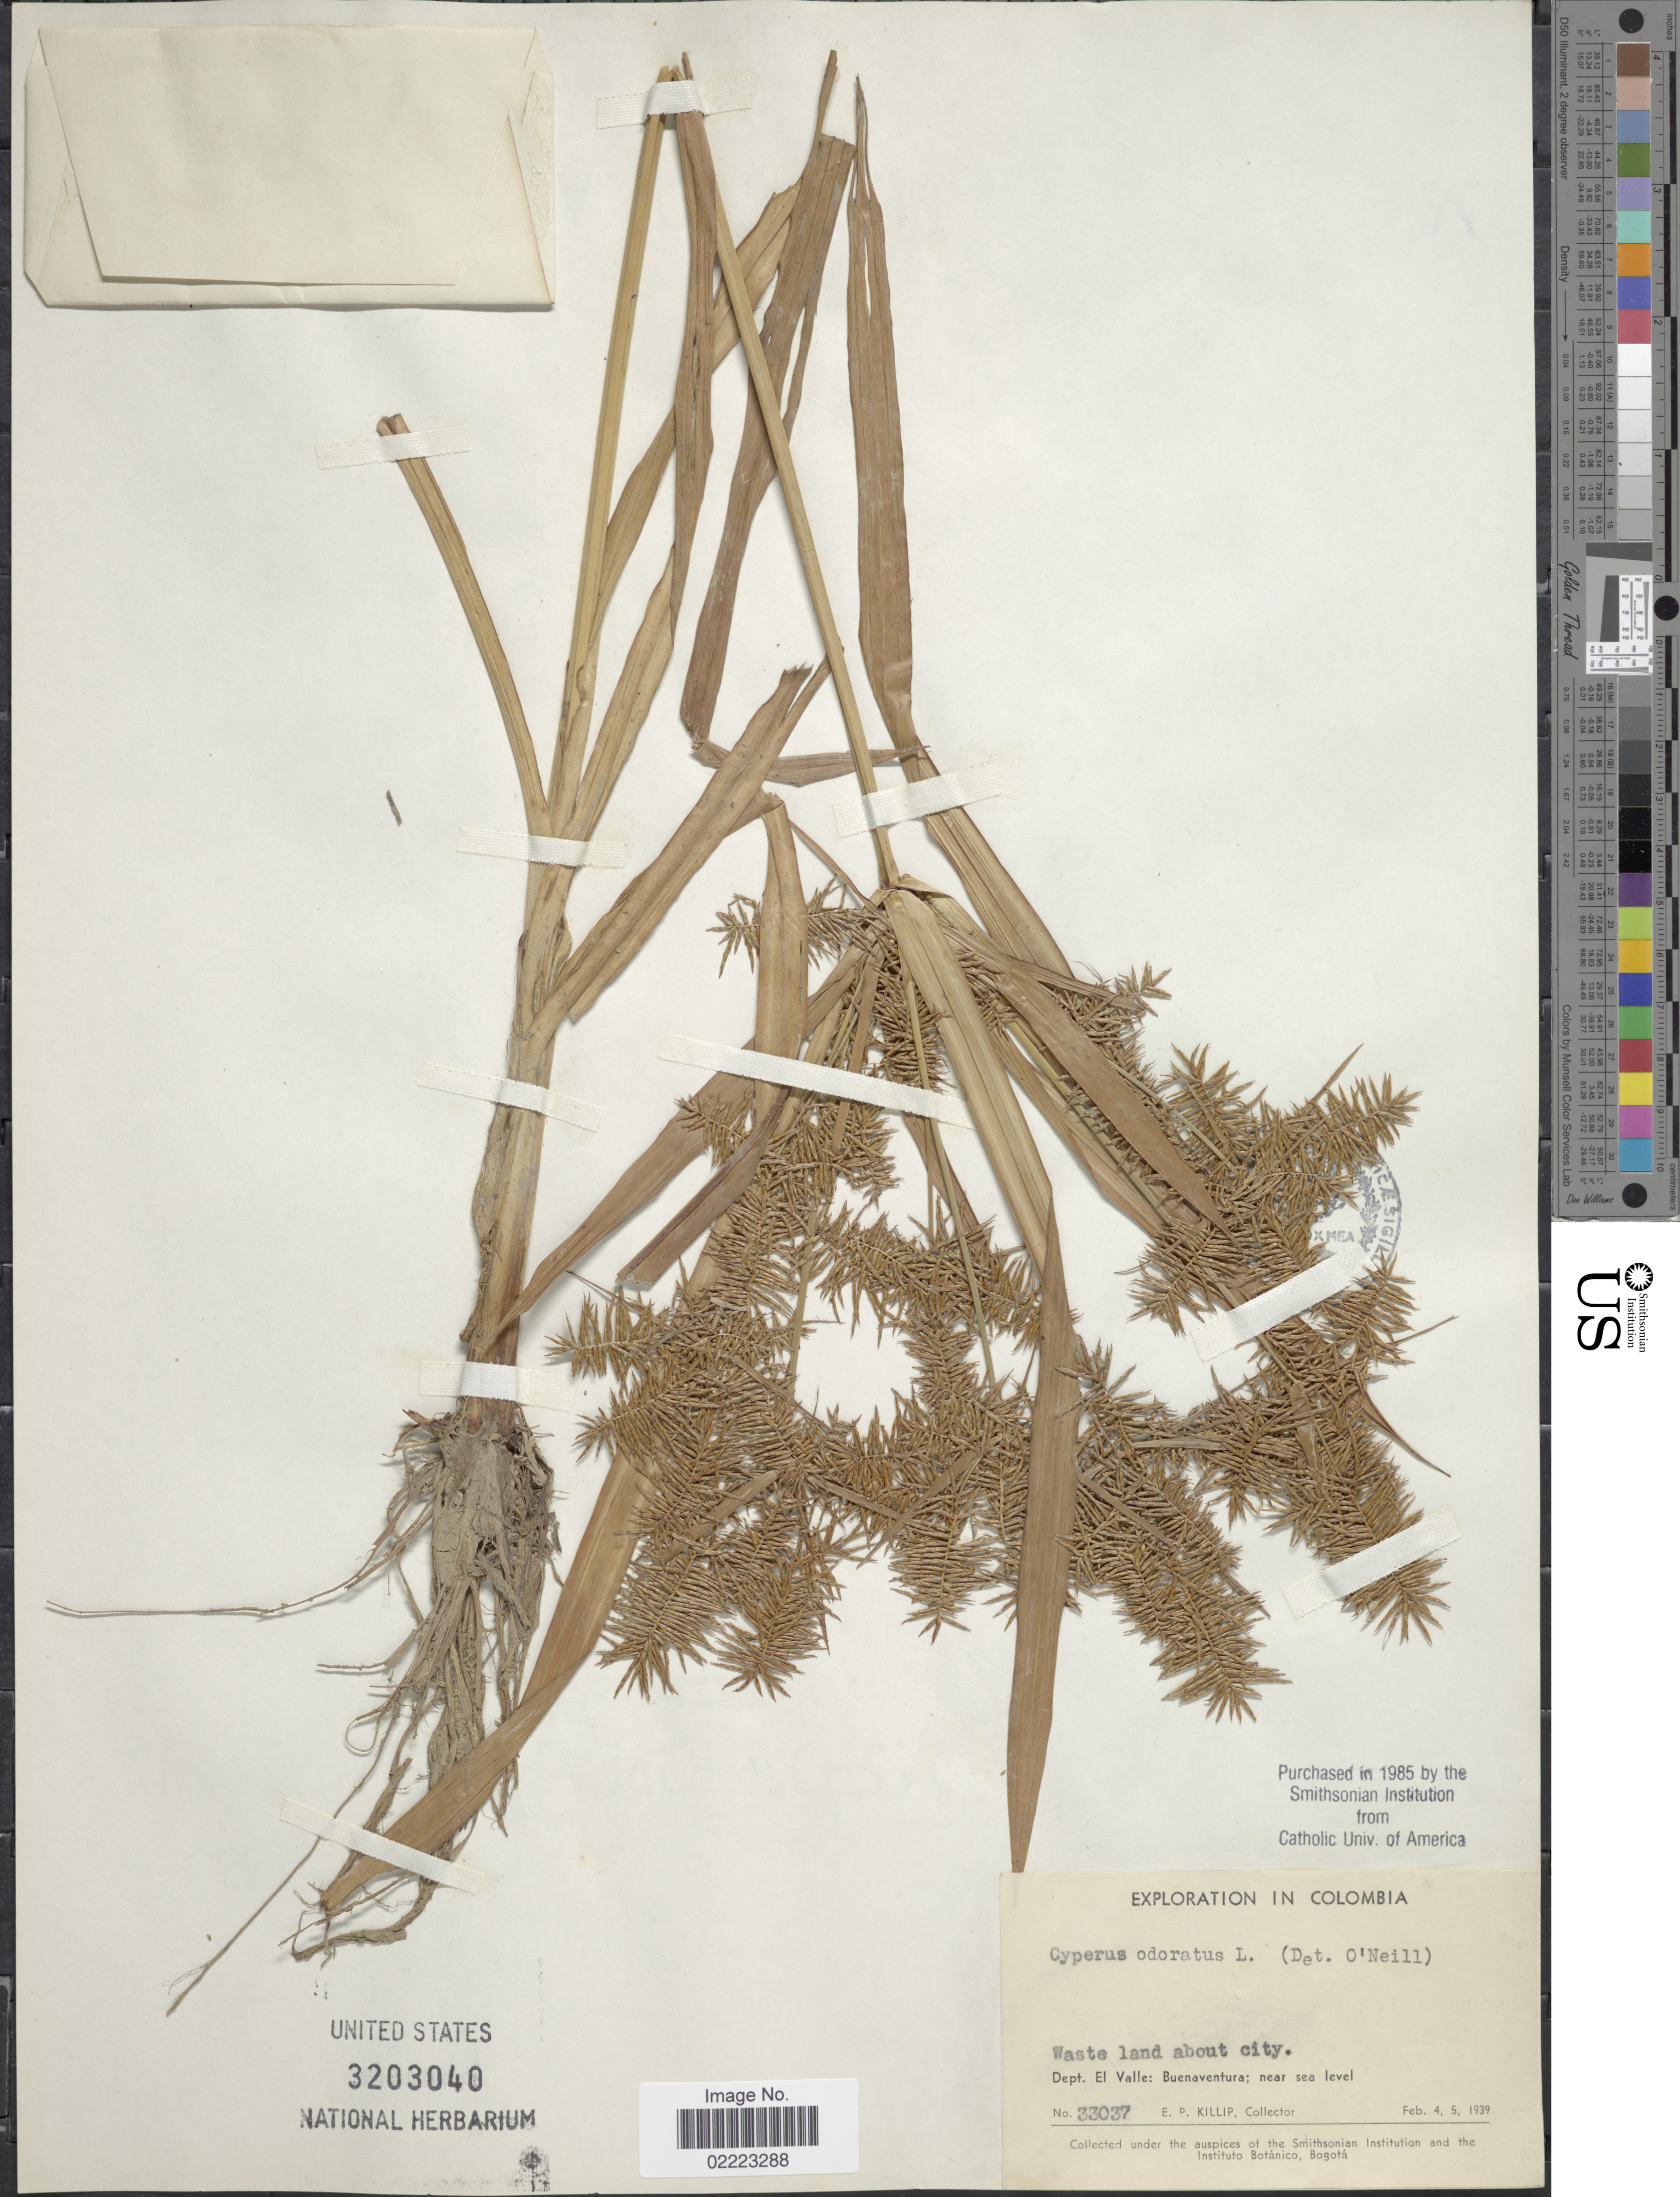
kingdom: Plantae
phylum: Tracheophyta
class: Liliopsida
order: Poales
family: Cyperaceae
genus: Cyperus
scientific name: Cyperus odoratus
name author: L.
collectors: E. P. Killip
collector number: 33037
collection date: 1939-02-04/1939-02-05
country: Colombia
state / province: Valle del Cauca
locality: Dept. El Valle: Buenaventura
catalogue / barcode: US 3203040